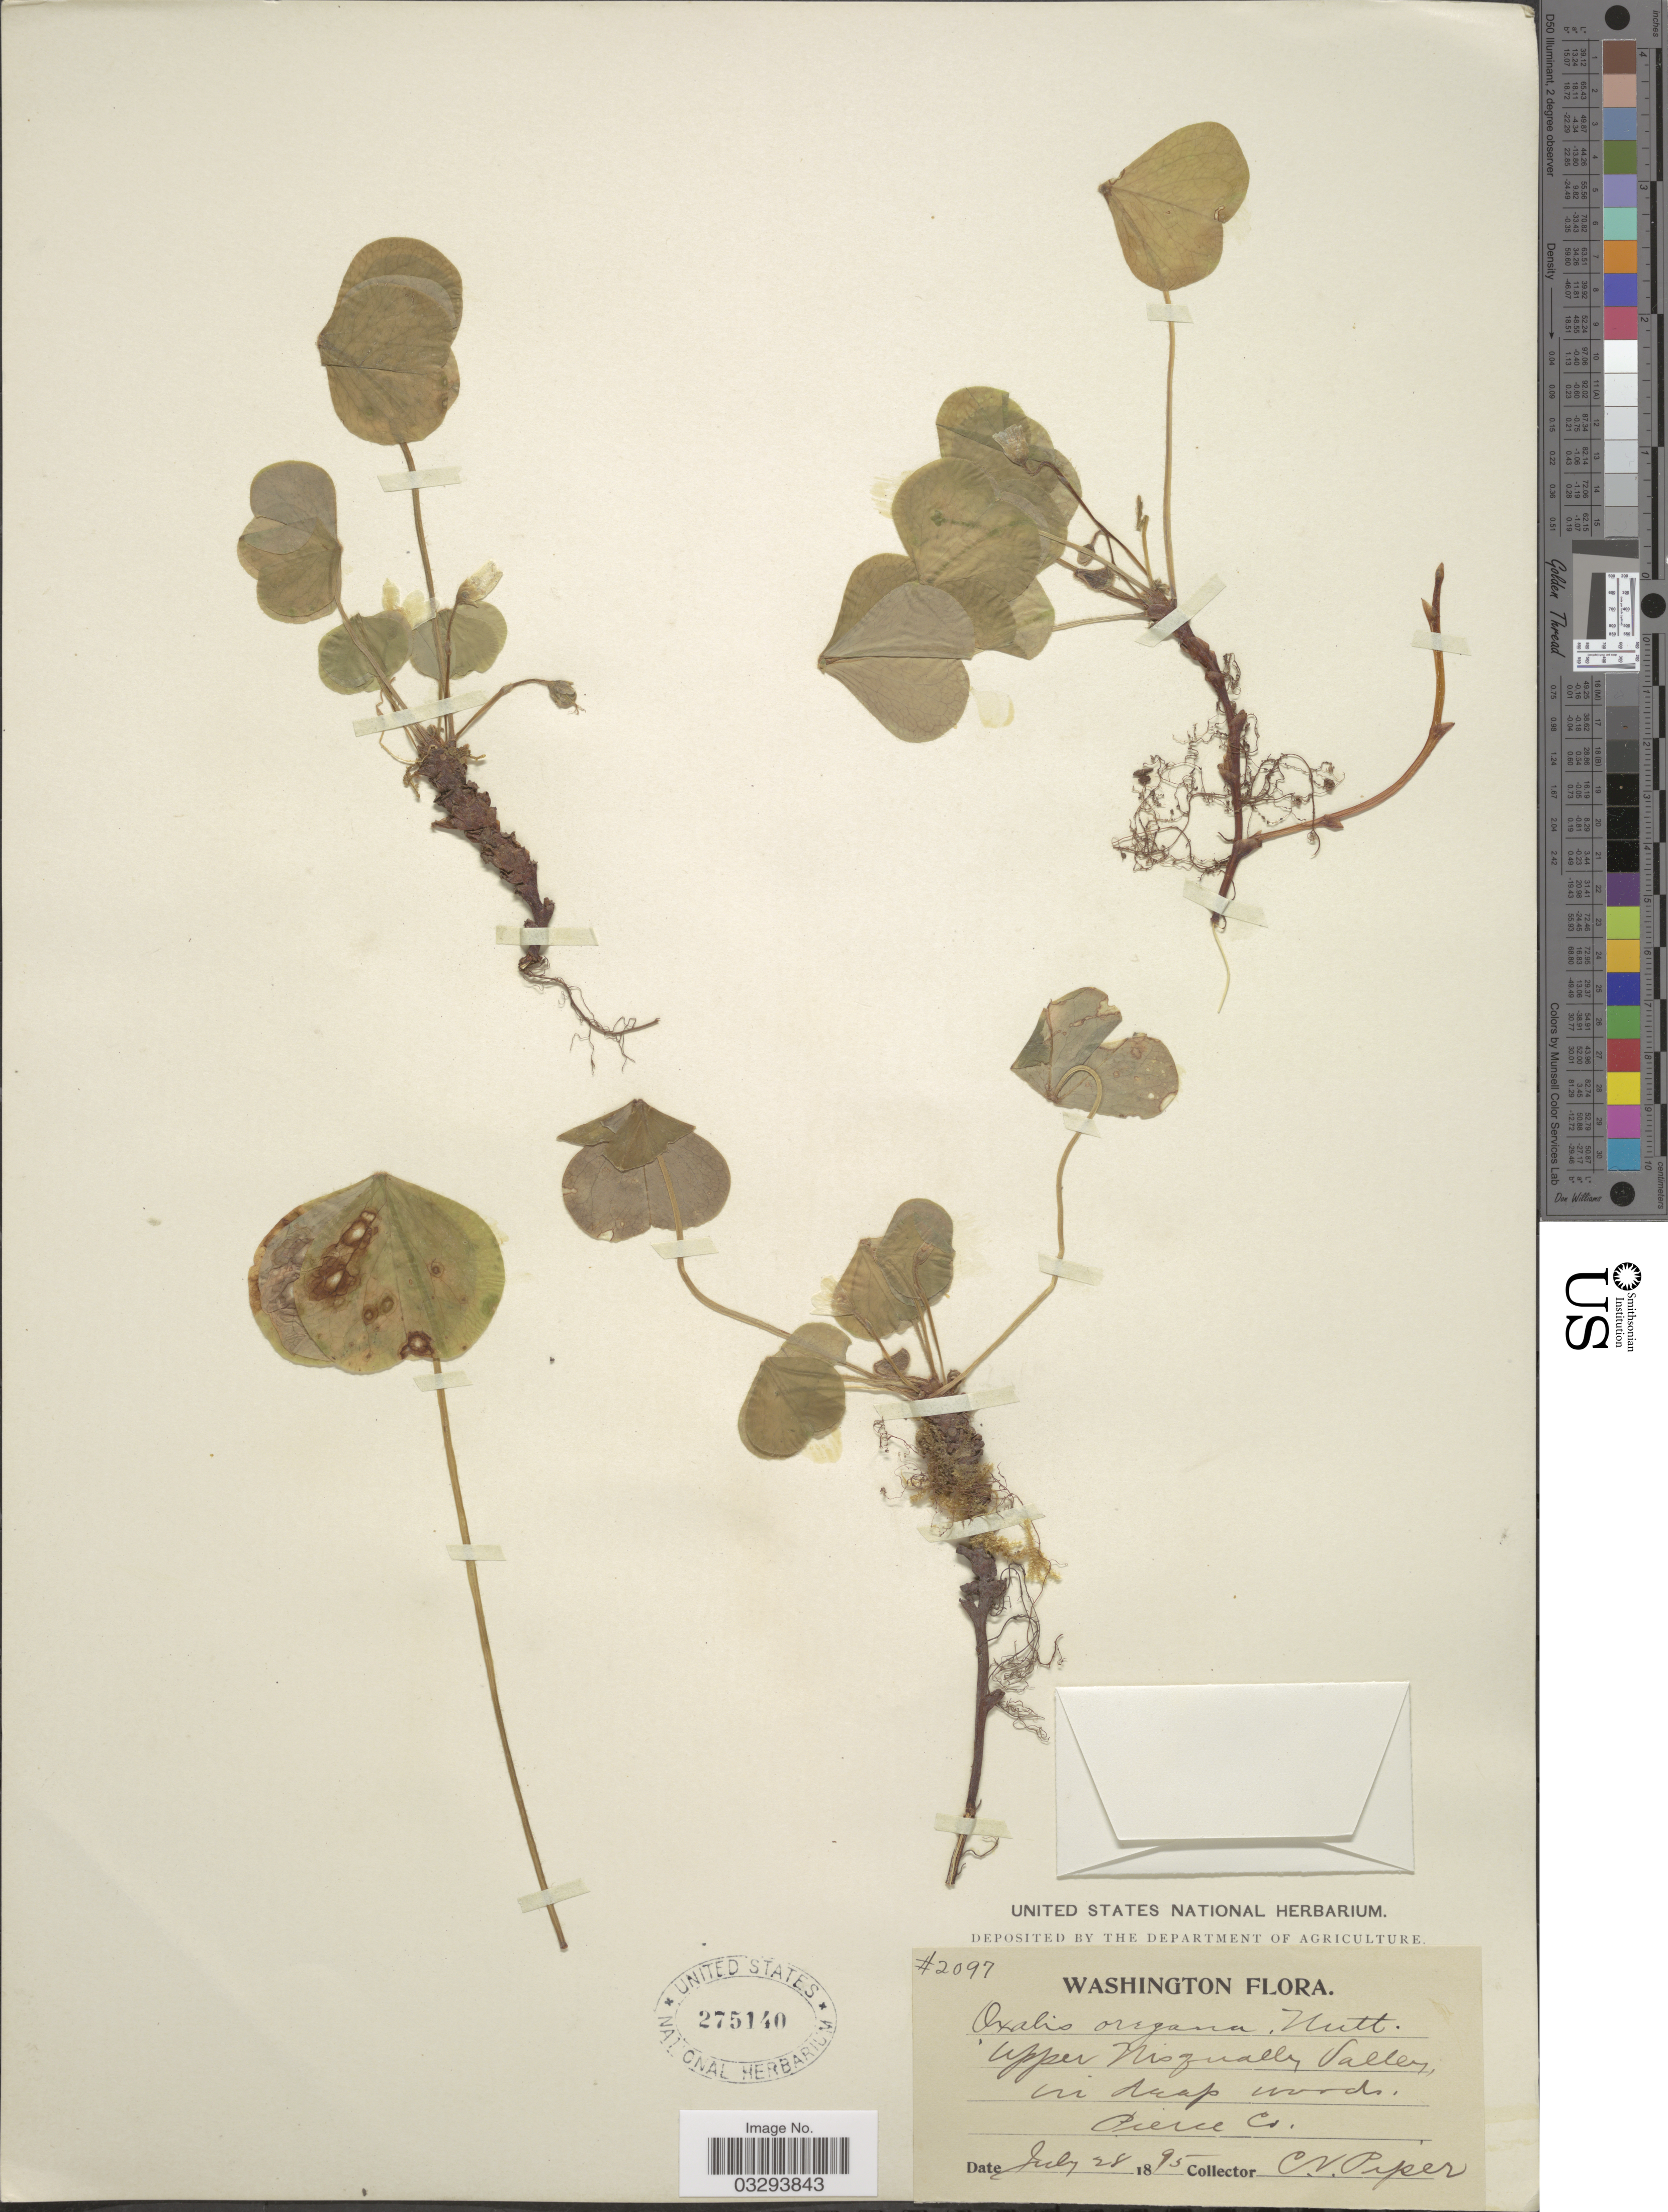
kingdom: Plantae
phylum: Tracheophyta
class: Magnoliopsida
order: Oxalidales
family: Oxalidaceae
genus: Oxalis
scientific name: Oxalis oregana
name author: Nutt.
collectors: C. V. Piper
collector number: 2097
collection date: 1895-07-28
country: United States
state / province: Washington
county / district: Pierce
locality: Upper Nisqually Valley, in deep woods, Pierce Co.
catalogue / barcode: US 275140